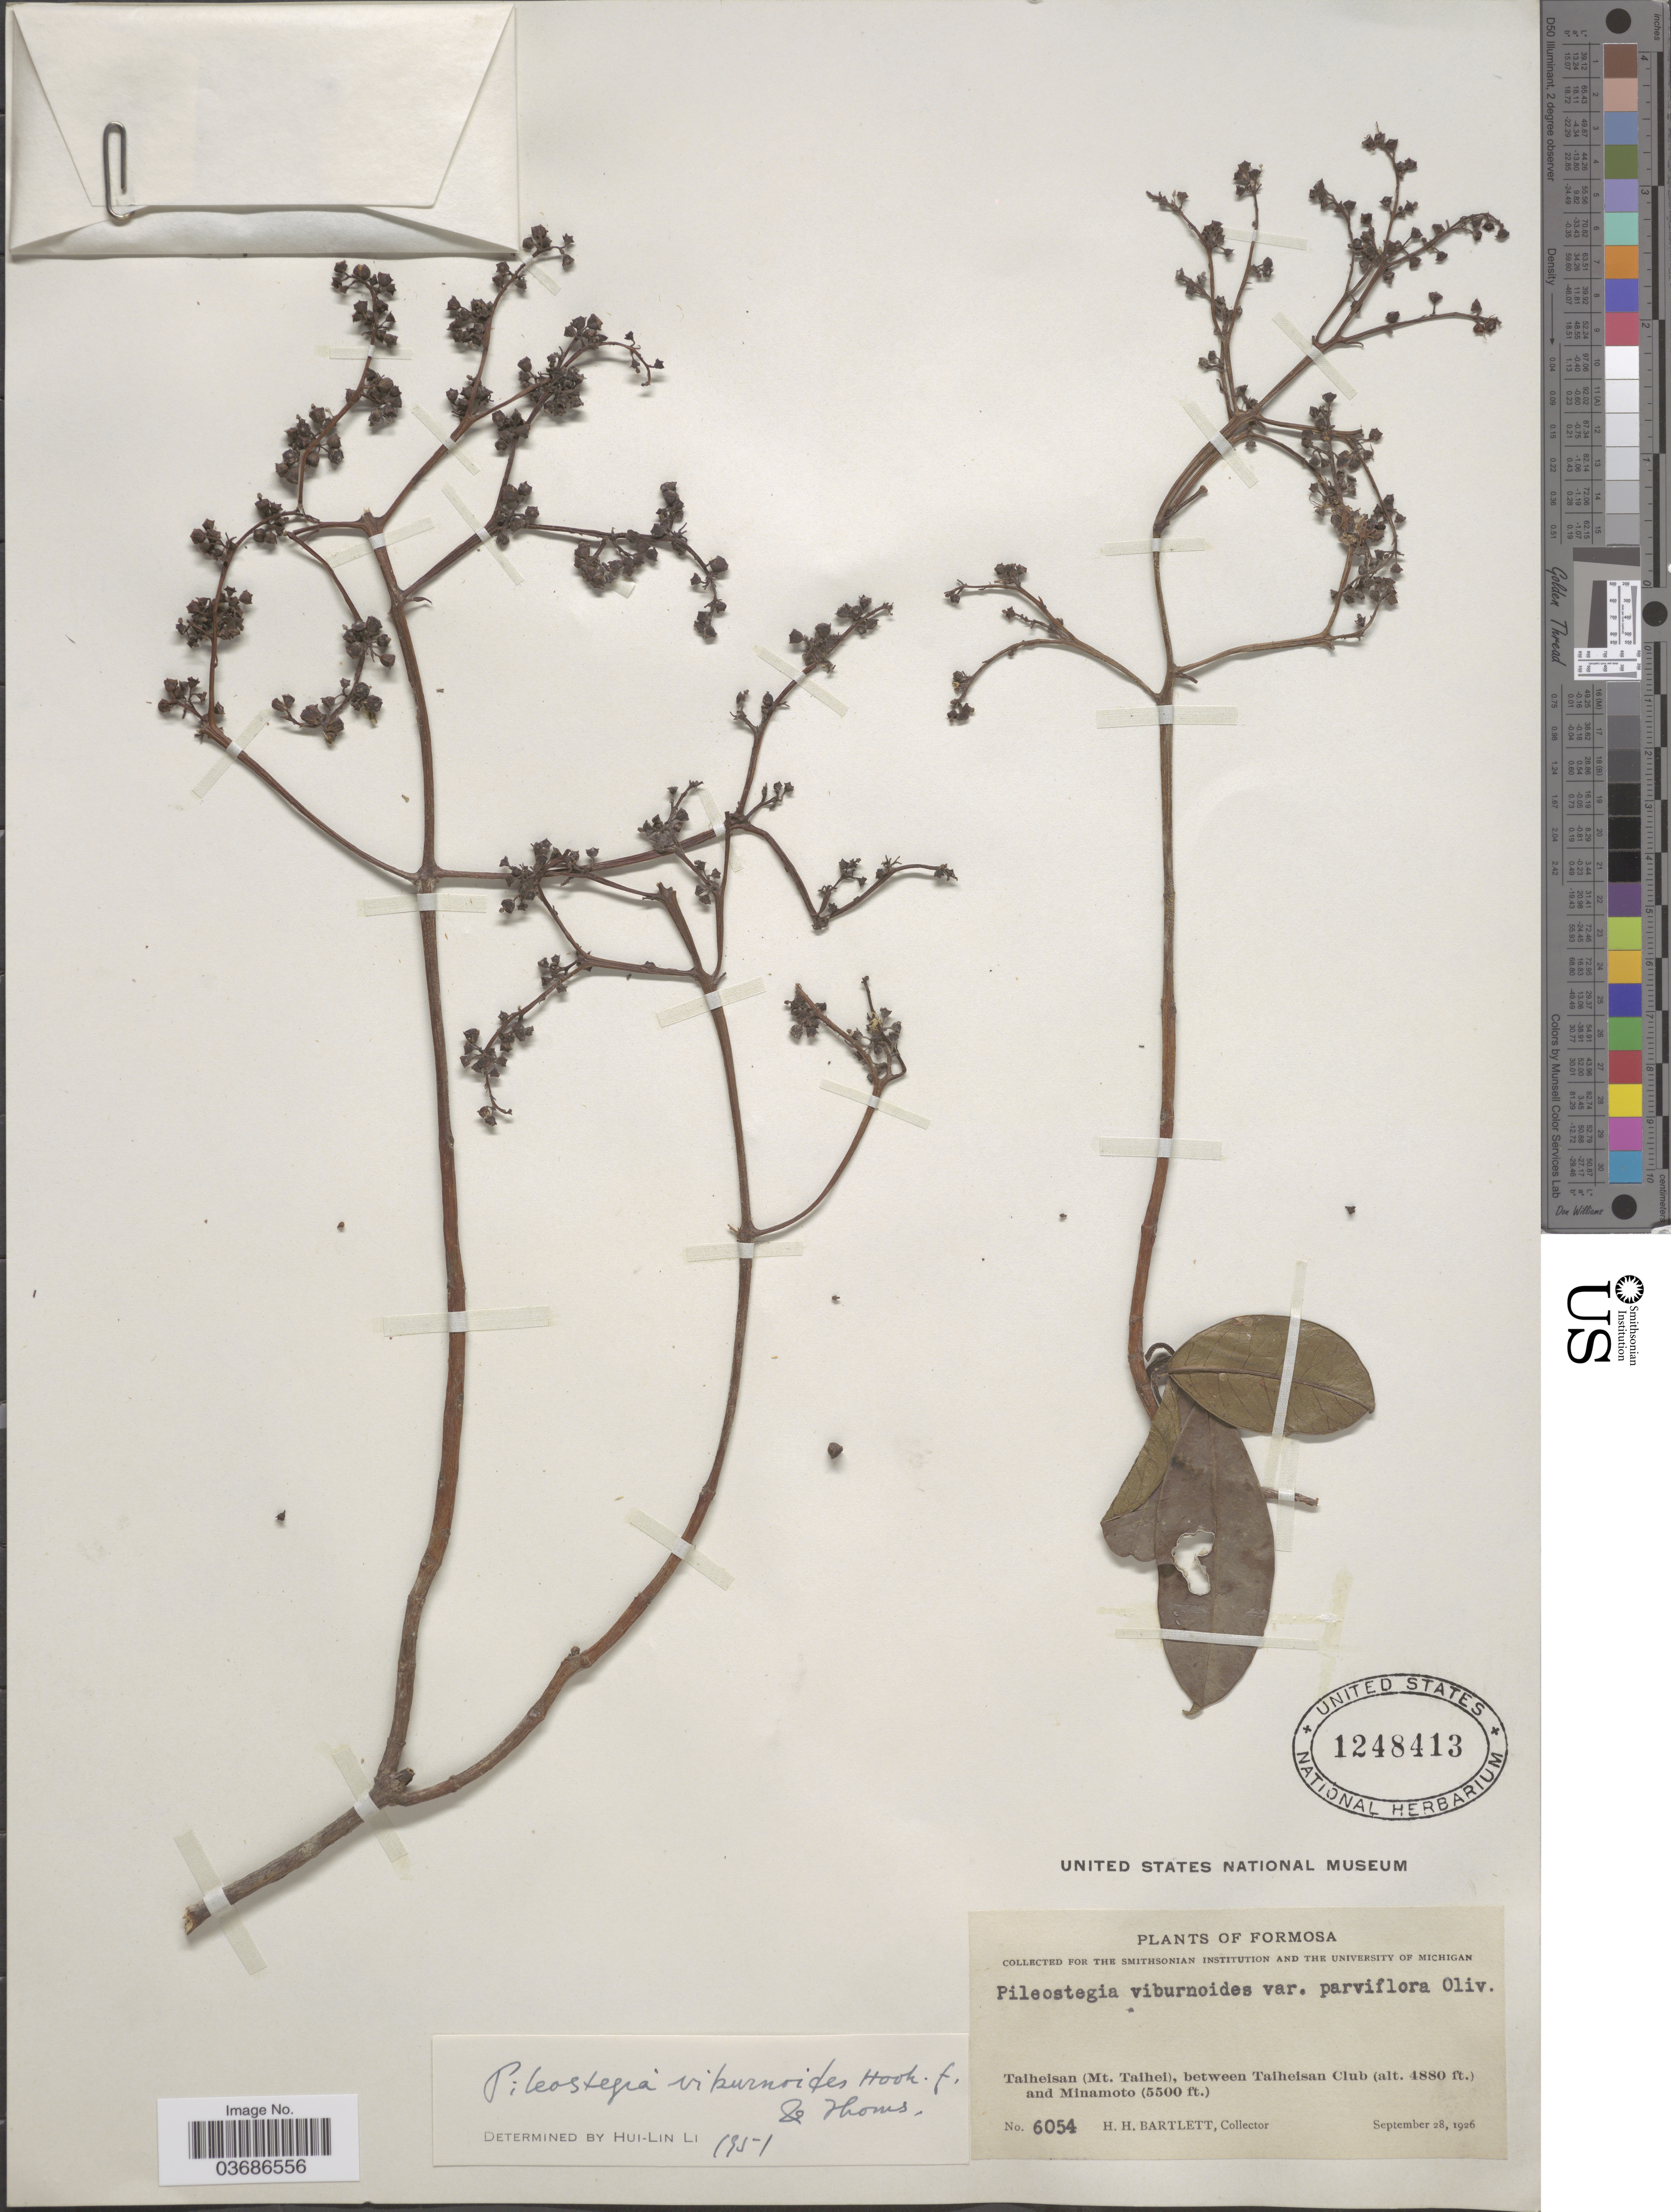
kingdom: Plantae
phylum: Tracheophyta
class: Magnoliopsida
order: Cornales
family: Hydrangeaceae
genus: Hydrangea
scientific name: Hydrangea viburnoides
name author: (Hook. f. & Thomson) Y. De Smet & Granados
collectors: H. H. Bartlett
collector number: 6054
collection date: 1926-09-28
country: Taiwan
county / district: Yilan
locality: Formosa. Taiheisan (Mt. Taihei), between Taiheisan Club and Minamoto.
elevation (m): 1487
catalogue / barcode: US 1248413